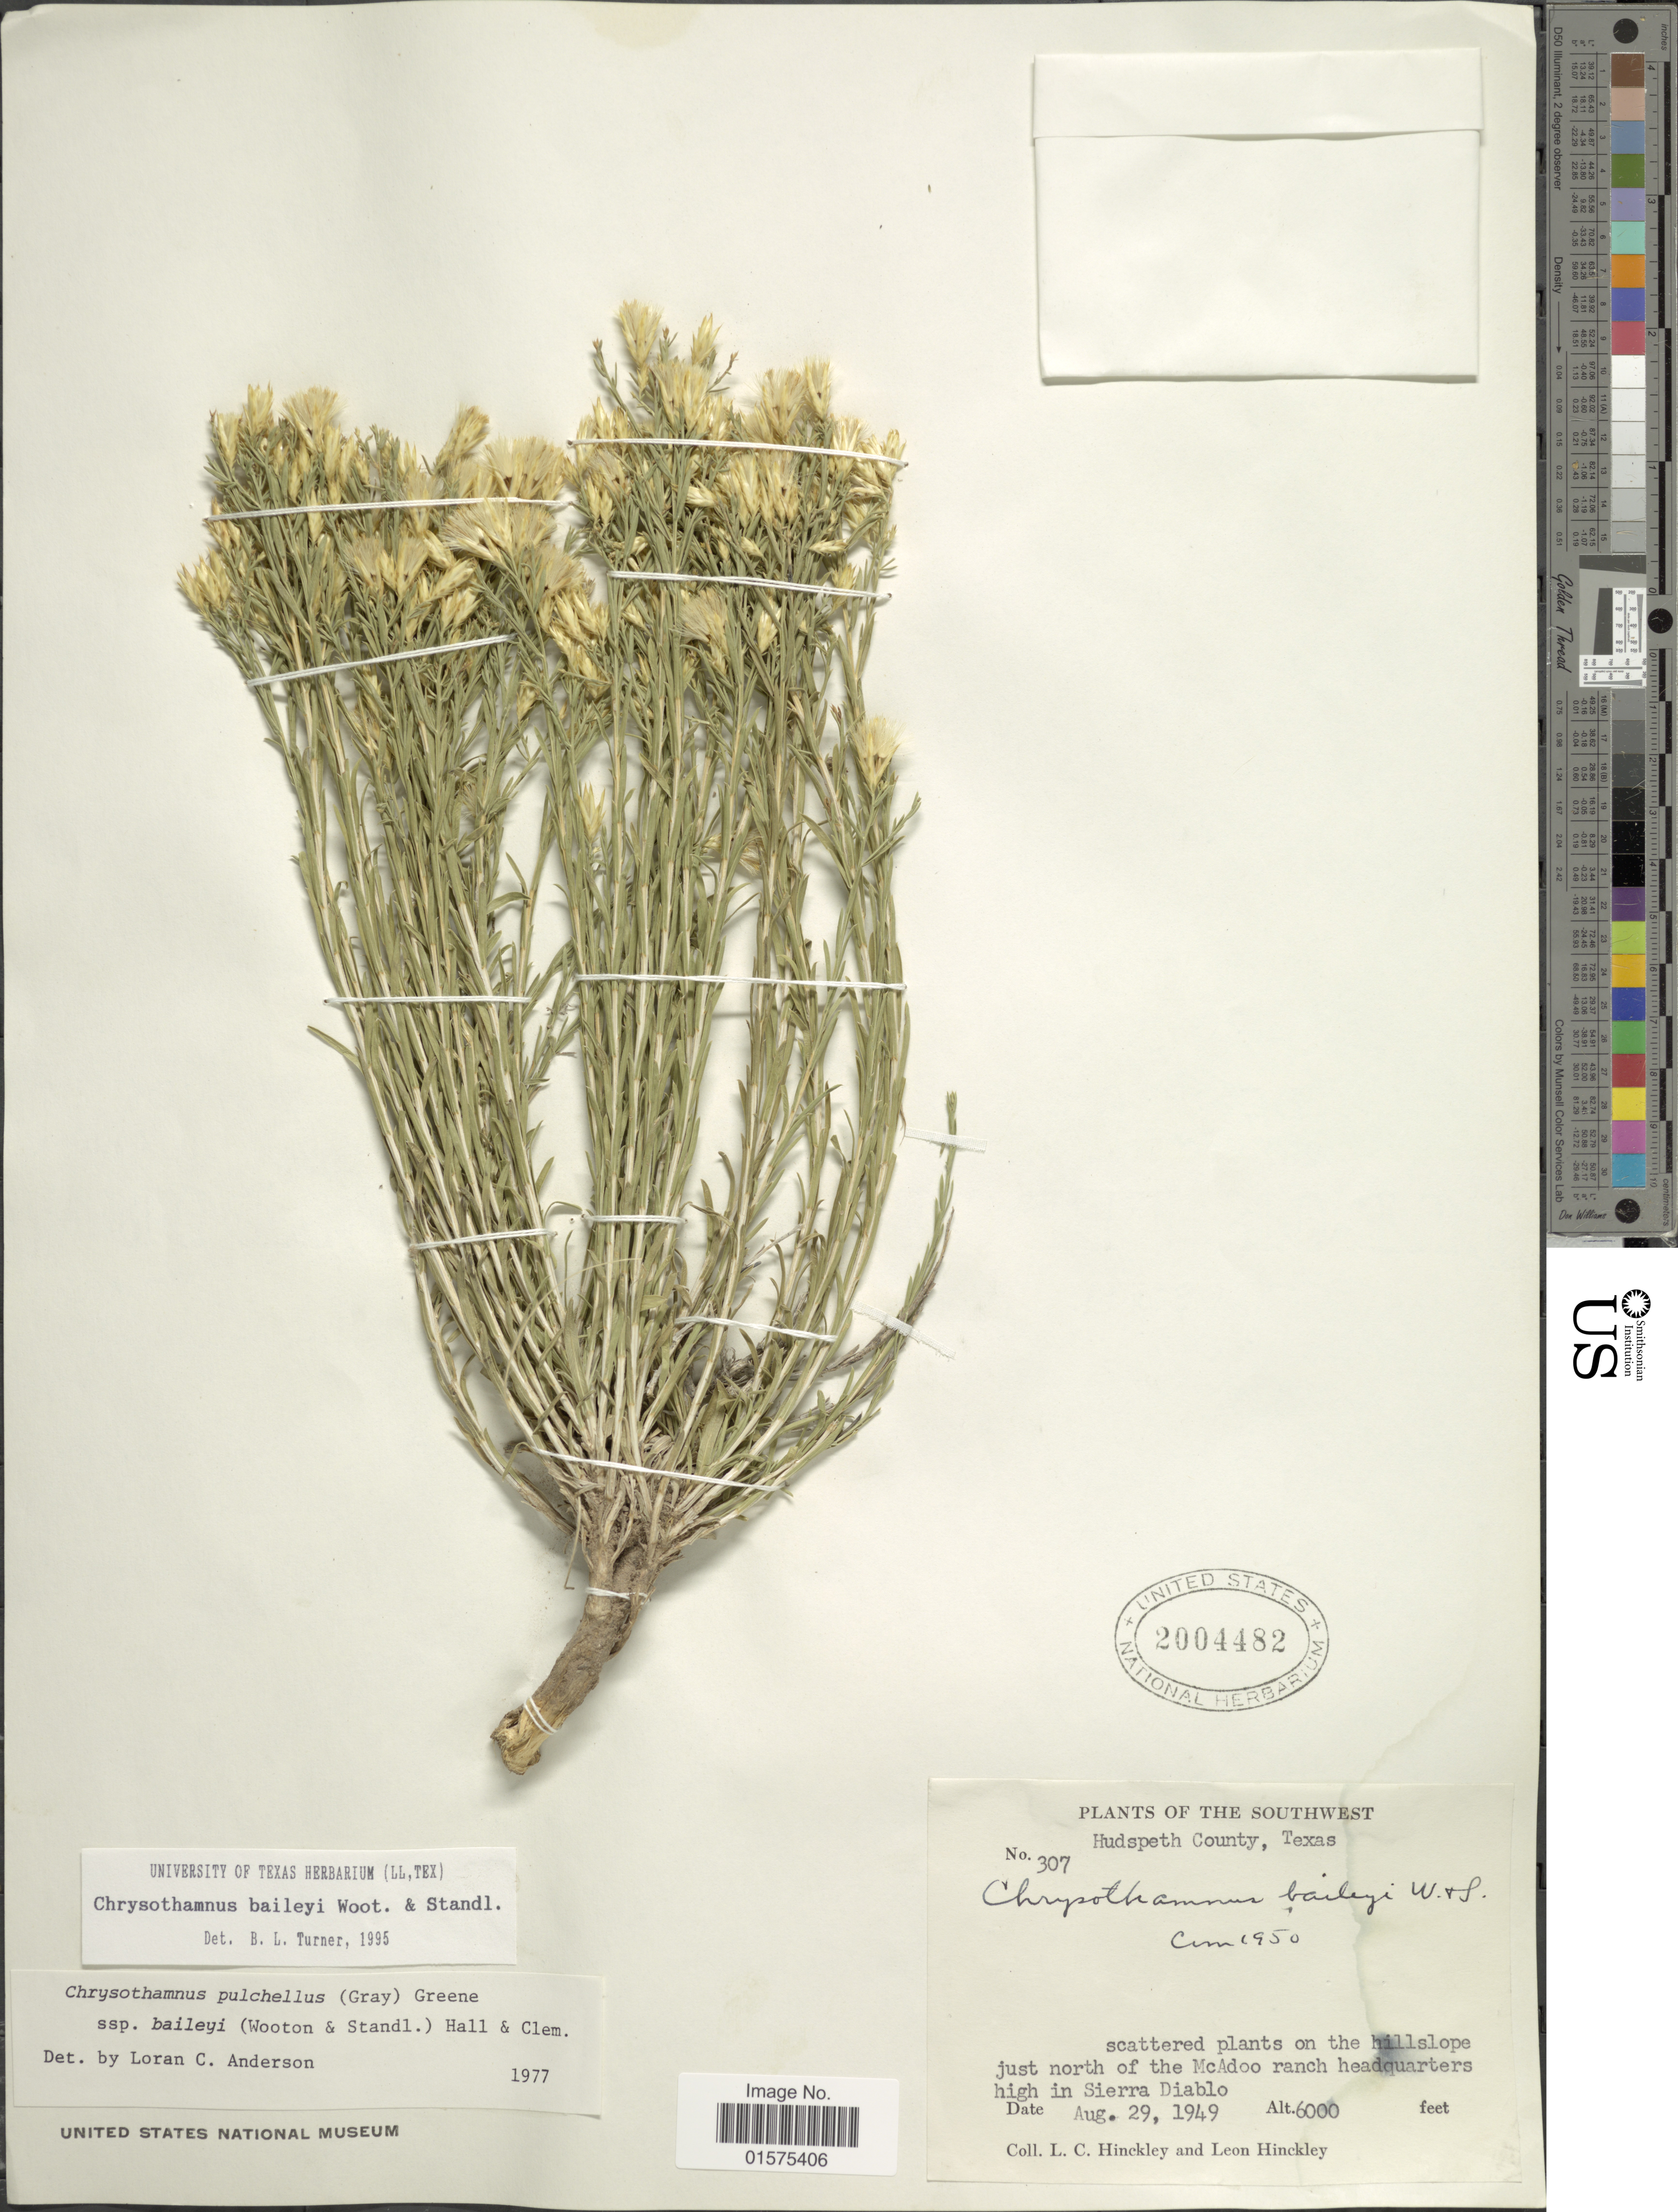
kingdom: Plantae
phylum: Tracheophyta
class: Magnoliopsida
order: Asterales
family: Asteraceae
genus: Lorandersonia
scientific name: Lorandersonia baileyi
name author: (Wooton & Standl.) et al.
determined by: Urbatsch, Lowell E., Curator (LSU), Louisiana State University (UNITED STATES)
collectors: L. Hinckley & L. Hinckley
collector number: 307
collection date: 1949-08-29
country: United States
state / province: Texas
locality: Southwest. Hudspeth County. just north of the McAdoo ranch headquarters high in Sierra Diablo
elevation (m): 1829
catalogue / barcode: US 2004482